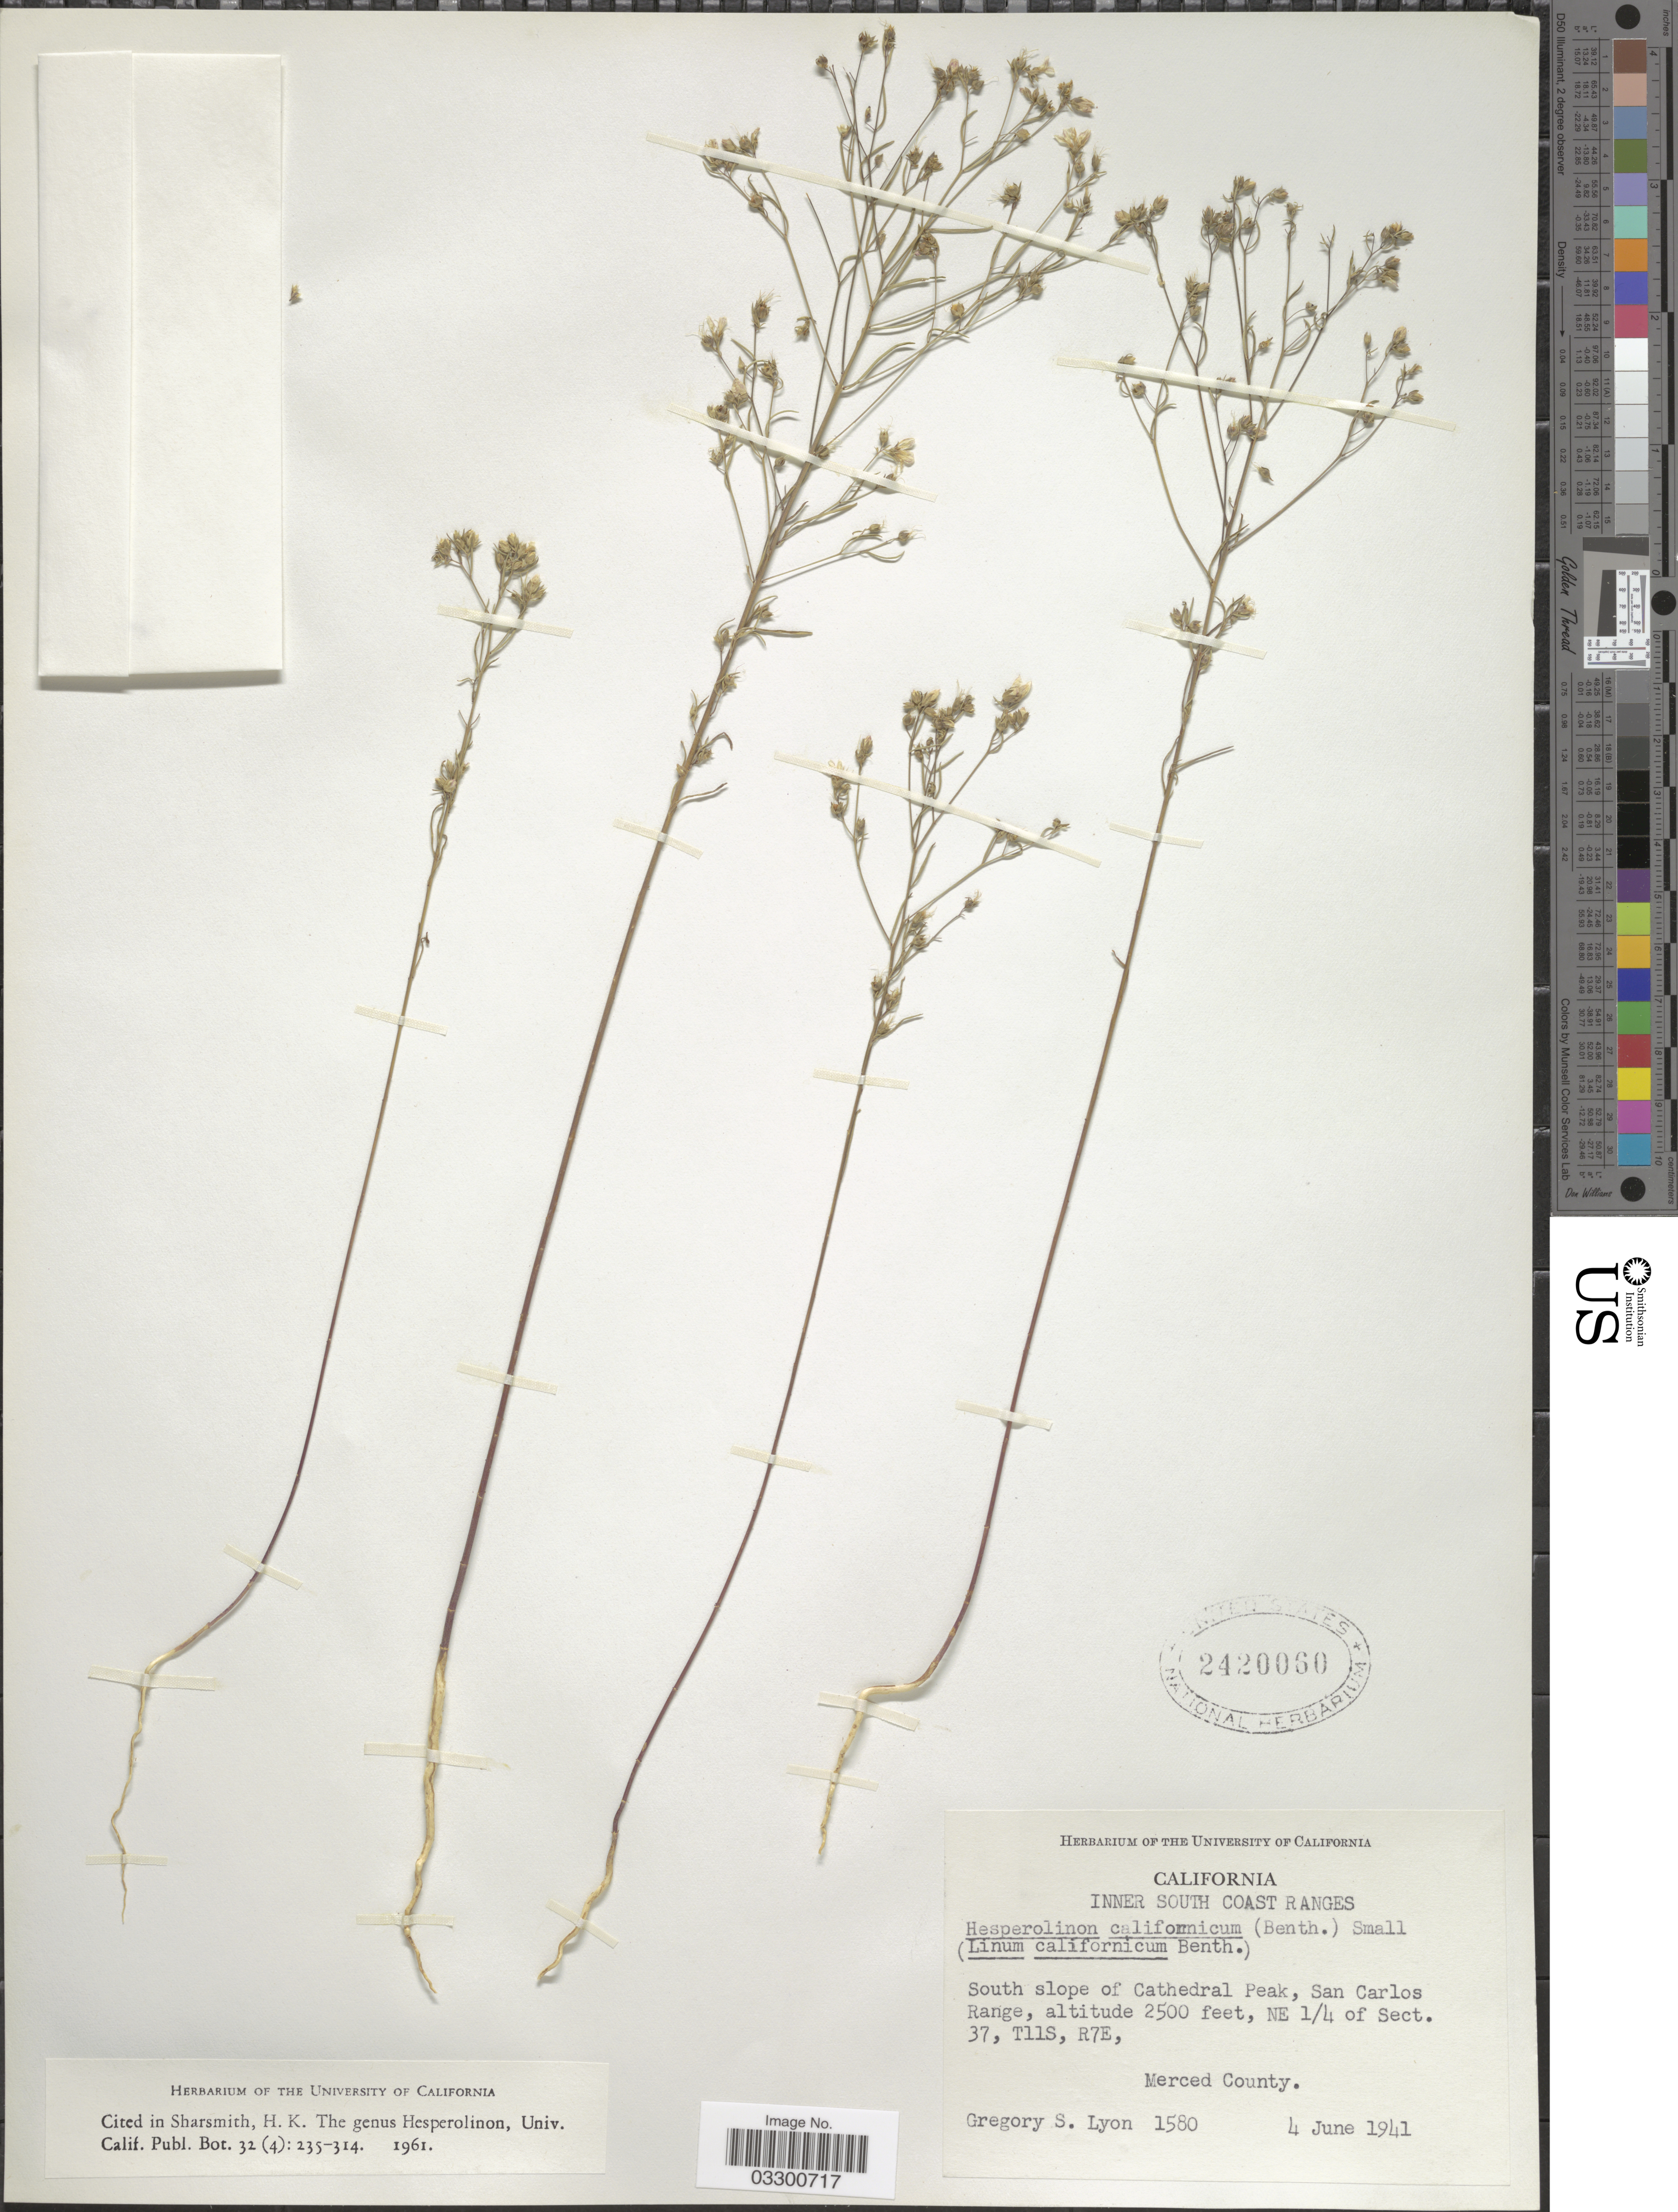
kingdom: Plantae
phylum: Tracheophyta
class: Magnoliopsida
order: Malpighiales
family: Linaceae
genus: Linum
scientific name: Linum californicum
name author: Benth.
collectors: G. Lyon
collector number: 1580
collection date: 1941-06-04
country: United States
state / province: California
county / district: Merced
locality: Inner South Coast Ranges. South slope of Cathedral Peak, San Carlos Range, NE ¼ of Sect. 37, T11S, R7E, Merced County.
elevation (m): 762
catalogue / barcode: US 2420060